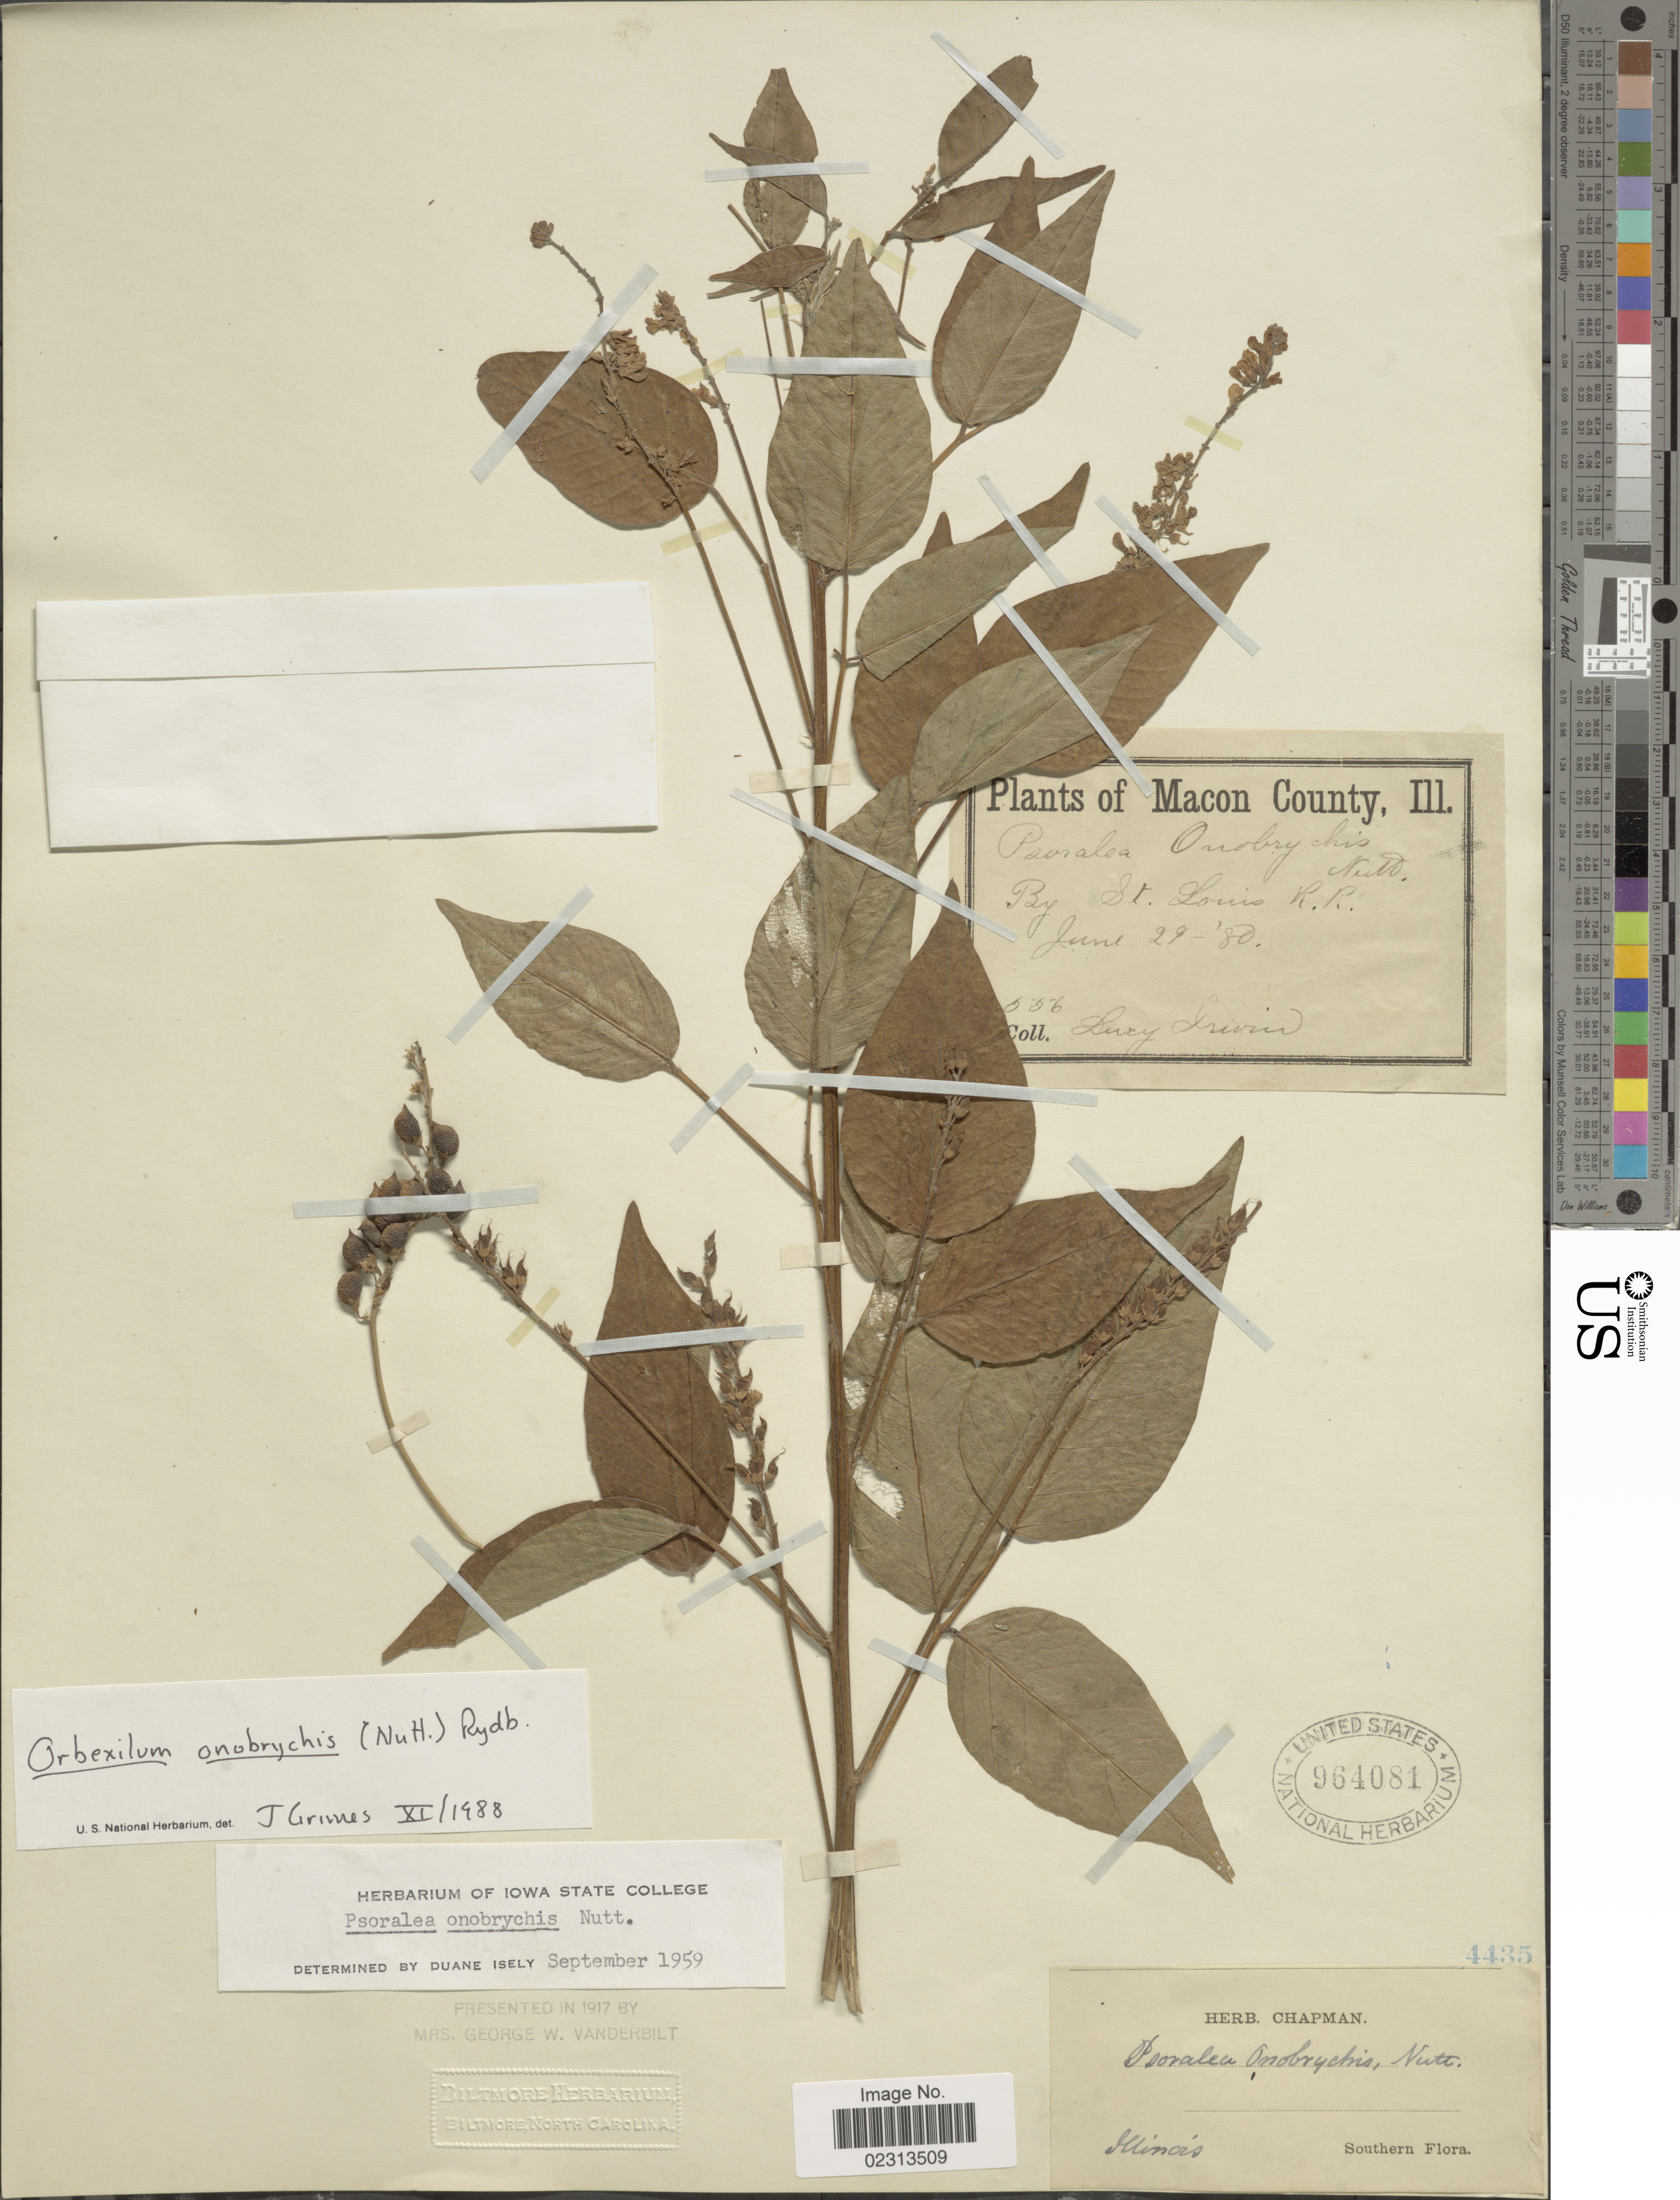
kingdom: Plantae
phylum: Tracheophyta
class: Magnoliopsida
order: Fabales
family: Fabaceae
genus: Orbexilum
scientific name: Orbexilum onobrychis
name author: (Nutt.) Rydb.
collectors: L. Irwin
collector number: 556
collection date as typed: Transcribed d/m/y: 29/6/80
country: United States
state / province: Illinois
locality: Macon County, St. Louis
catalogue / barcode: US 964081